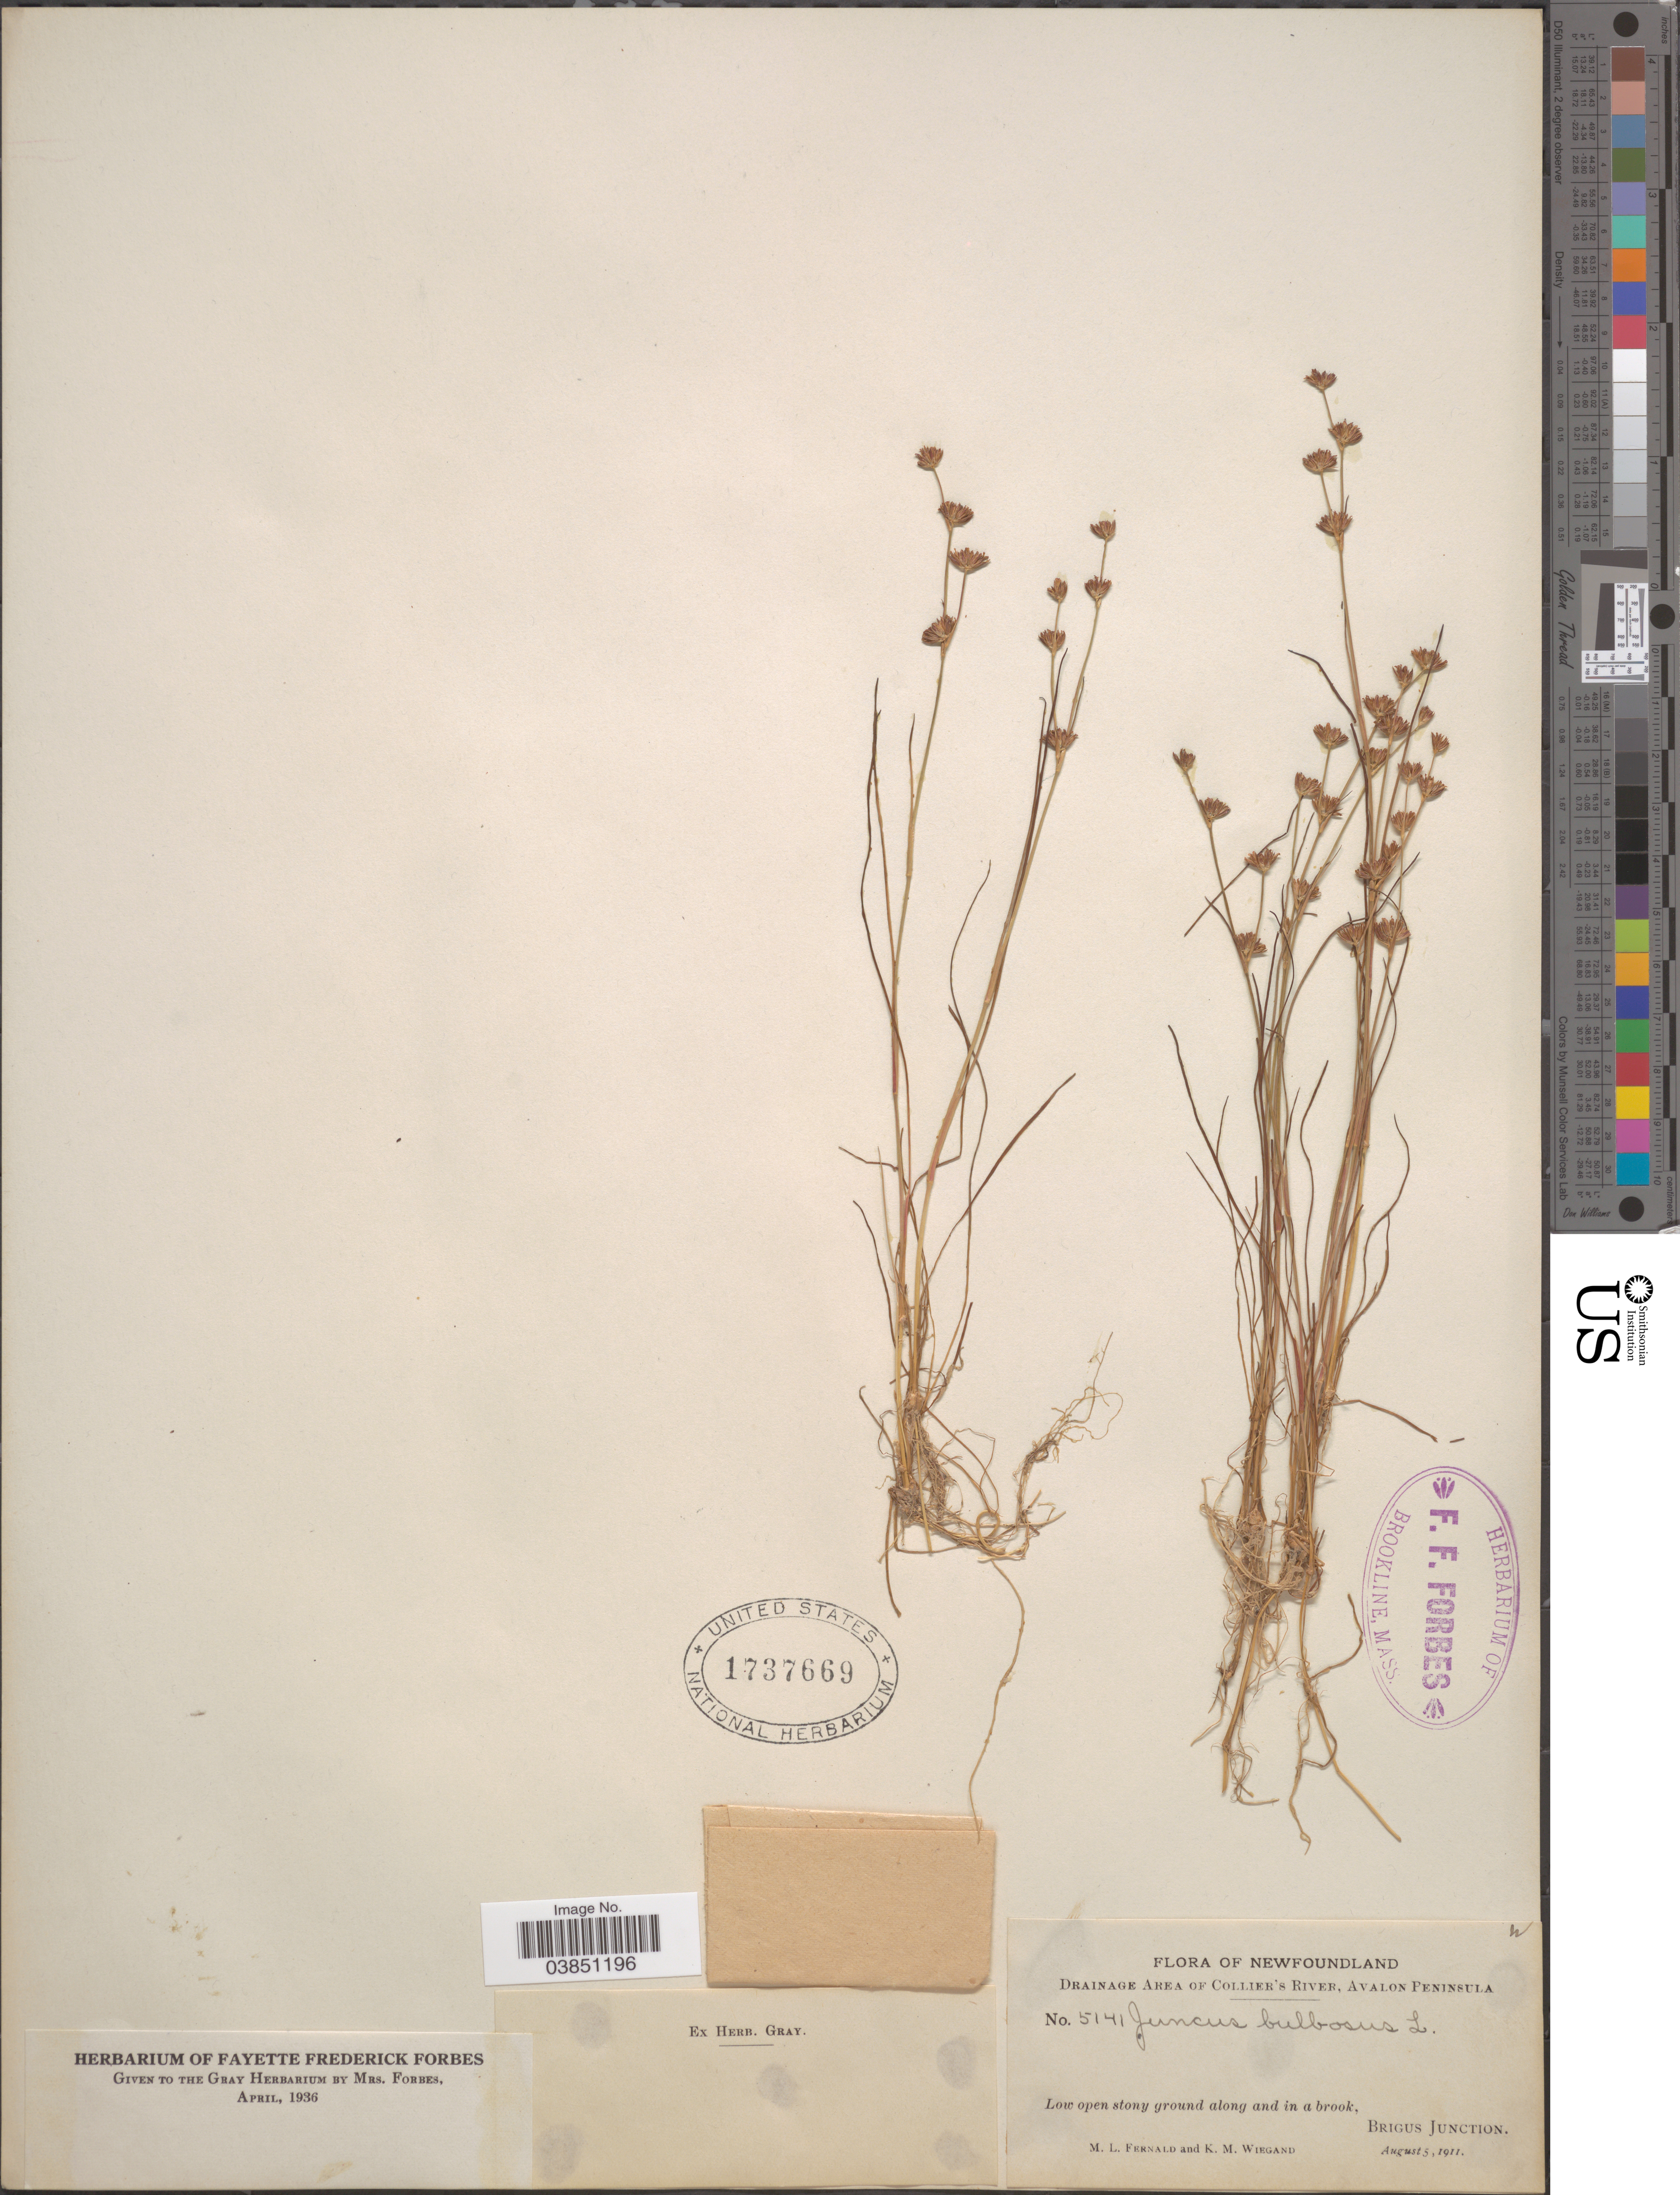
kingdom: Plantae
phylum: Tracheophyta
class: Liliopsida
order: Poales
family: Juncaceae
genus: Juncus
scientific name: Juncus bulbosus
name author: L.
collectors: M. L. Fernald & K. M. Wiegand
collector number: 5141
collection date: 1911-08-05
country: Canada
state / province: Newfoundland and Labrador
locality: Drainage Area of Collier's River, Avalon Peninsula. Brigus Junction.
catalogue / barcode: US 1737669